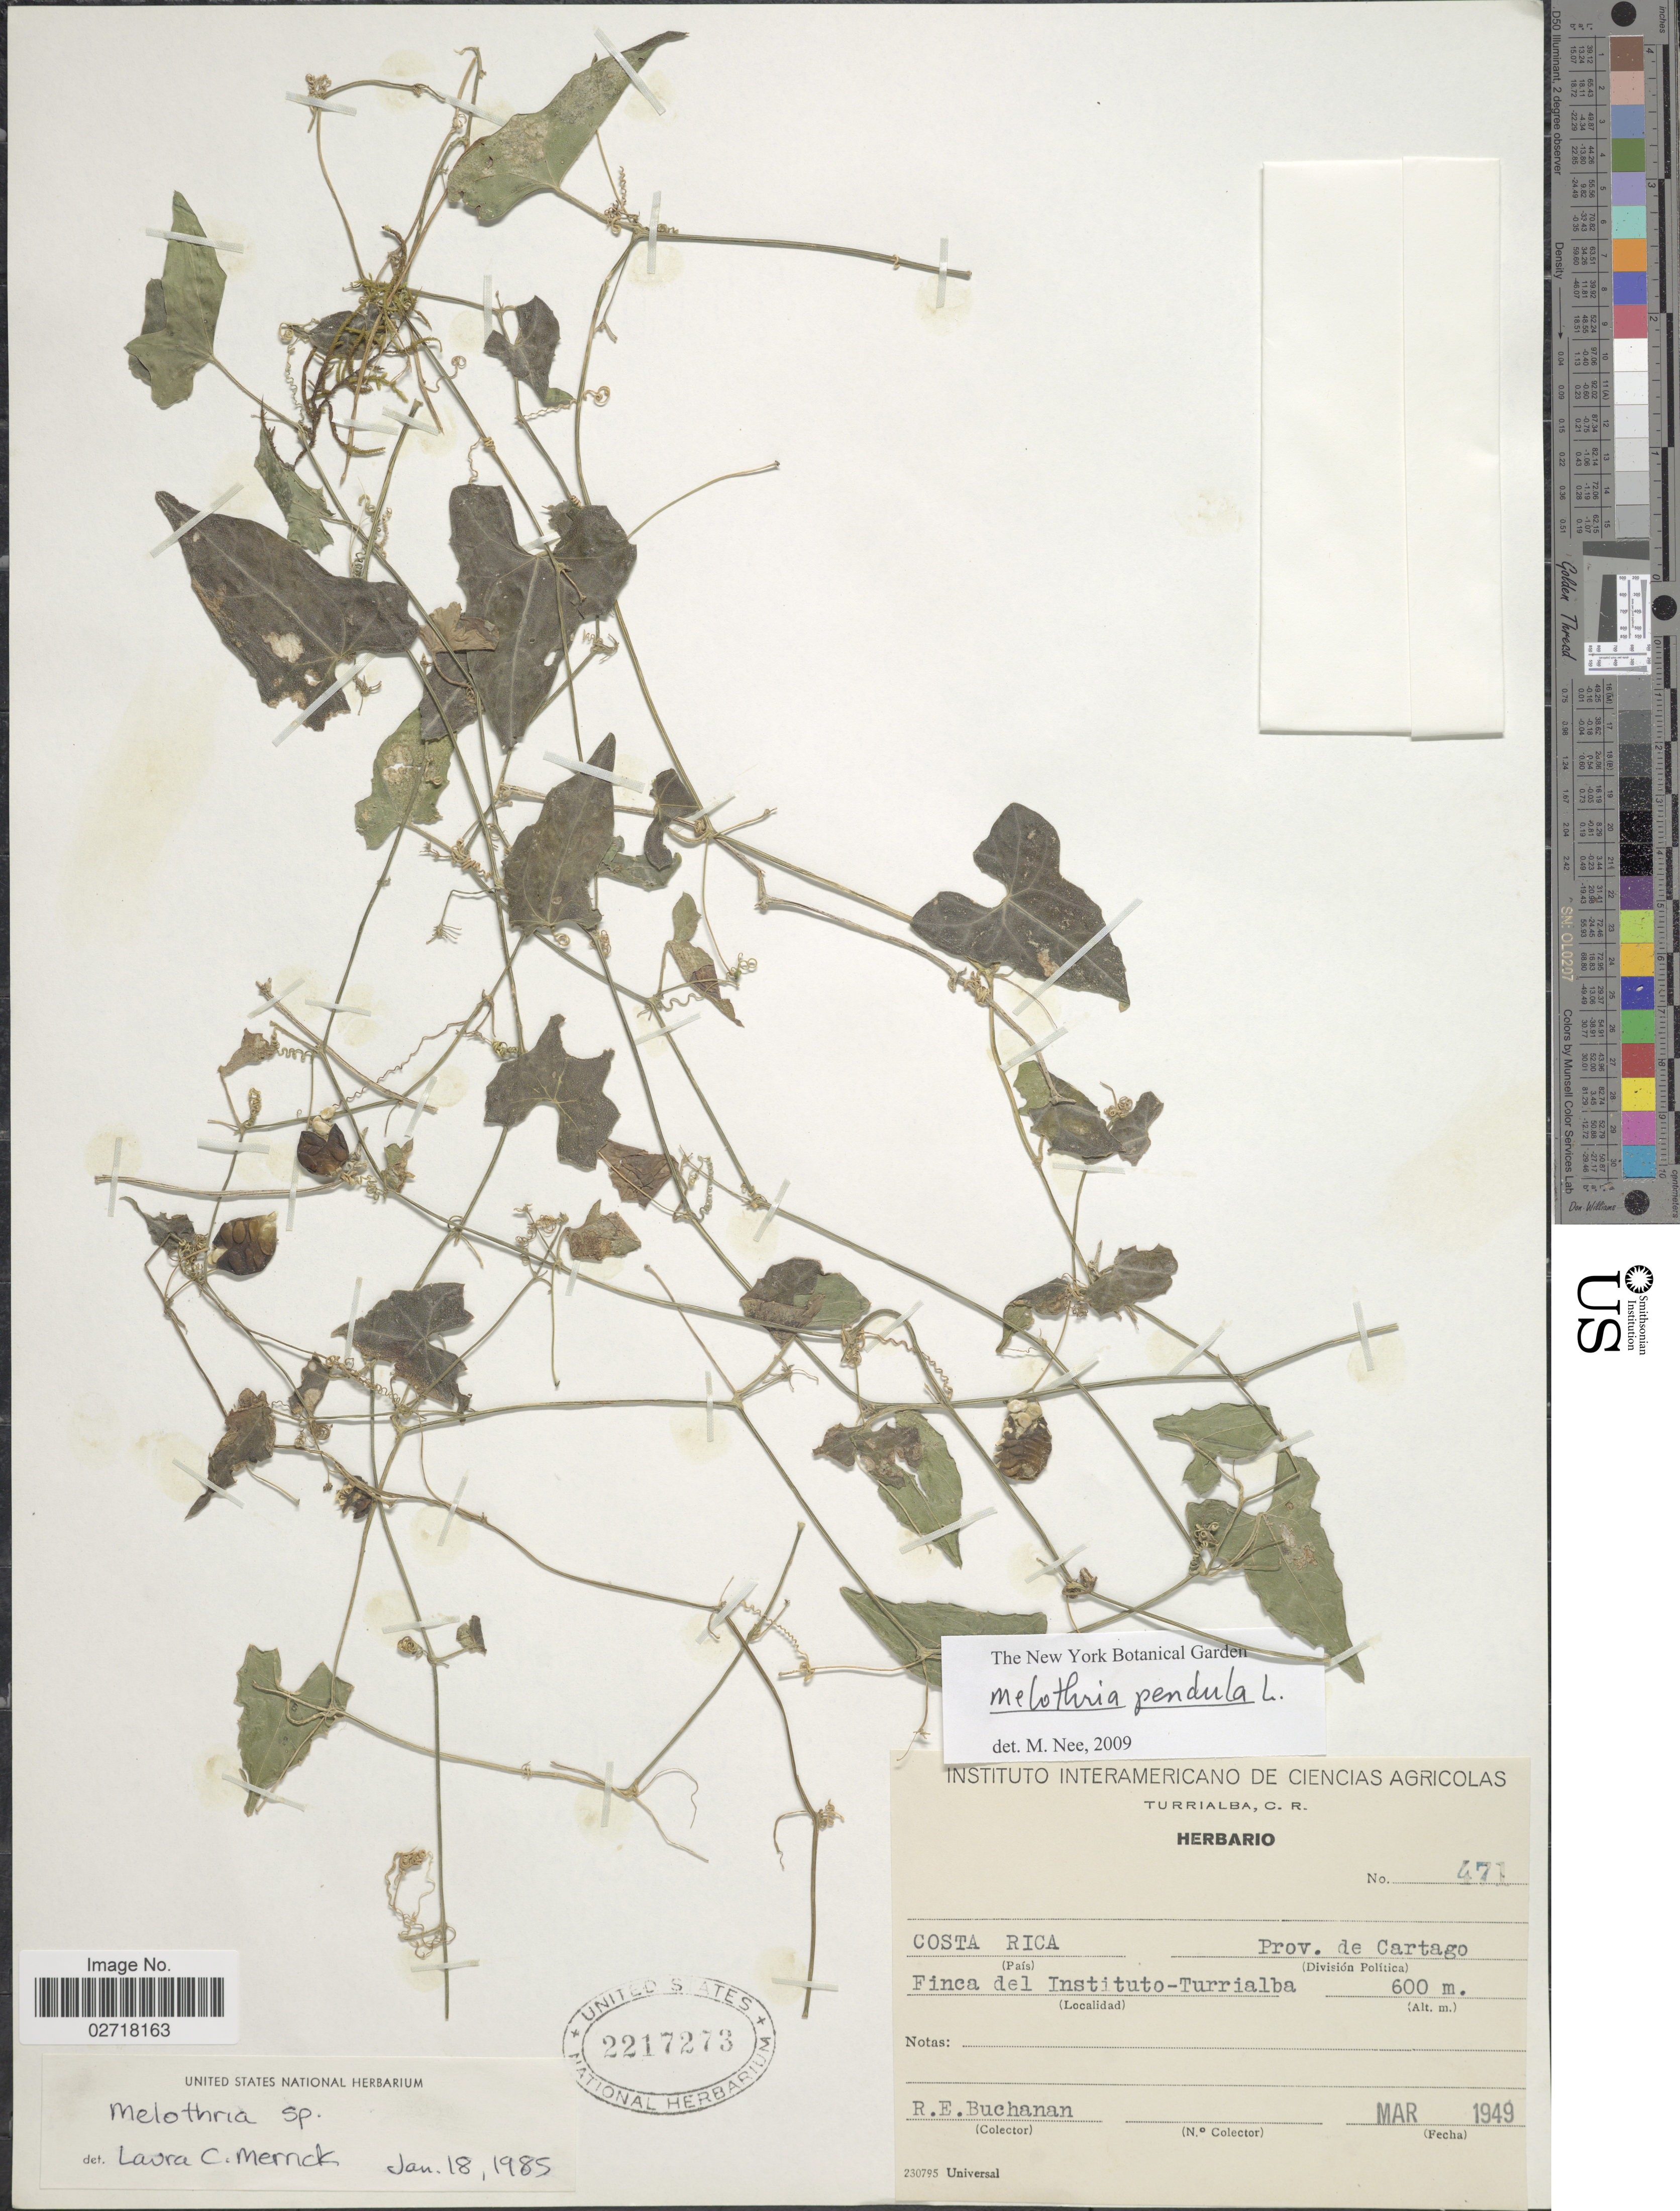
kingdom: Plantae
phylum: Tracheophyta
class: Magnoliopsida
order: Cucurbitales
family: Cucurbitaceae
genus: Melothria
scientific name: Melothria pendula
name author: L.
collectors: R. Buchanan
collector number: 471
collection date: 1949-03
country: Costa Rica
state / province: Cartago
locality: Finca del Instituto-Turrialba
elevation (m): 600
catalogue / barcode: US 2217273